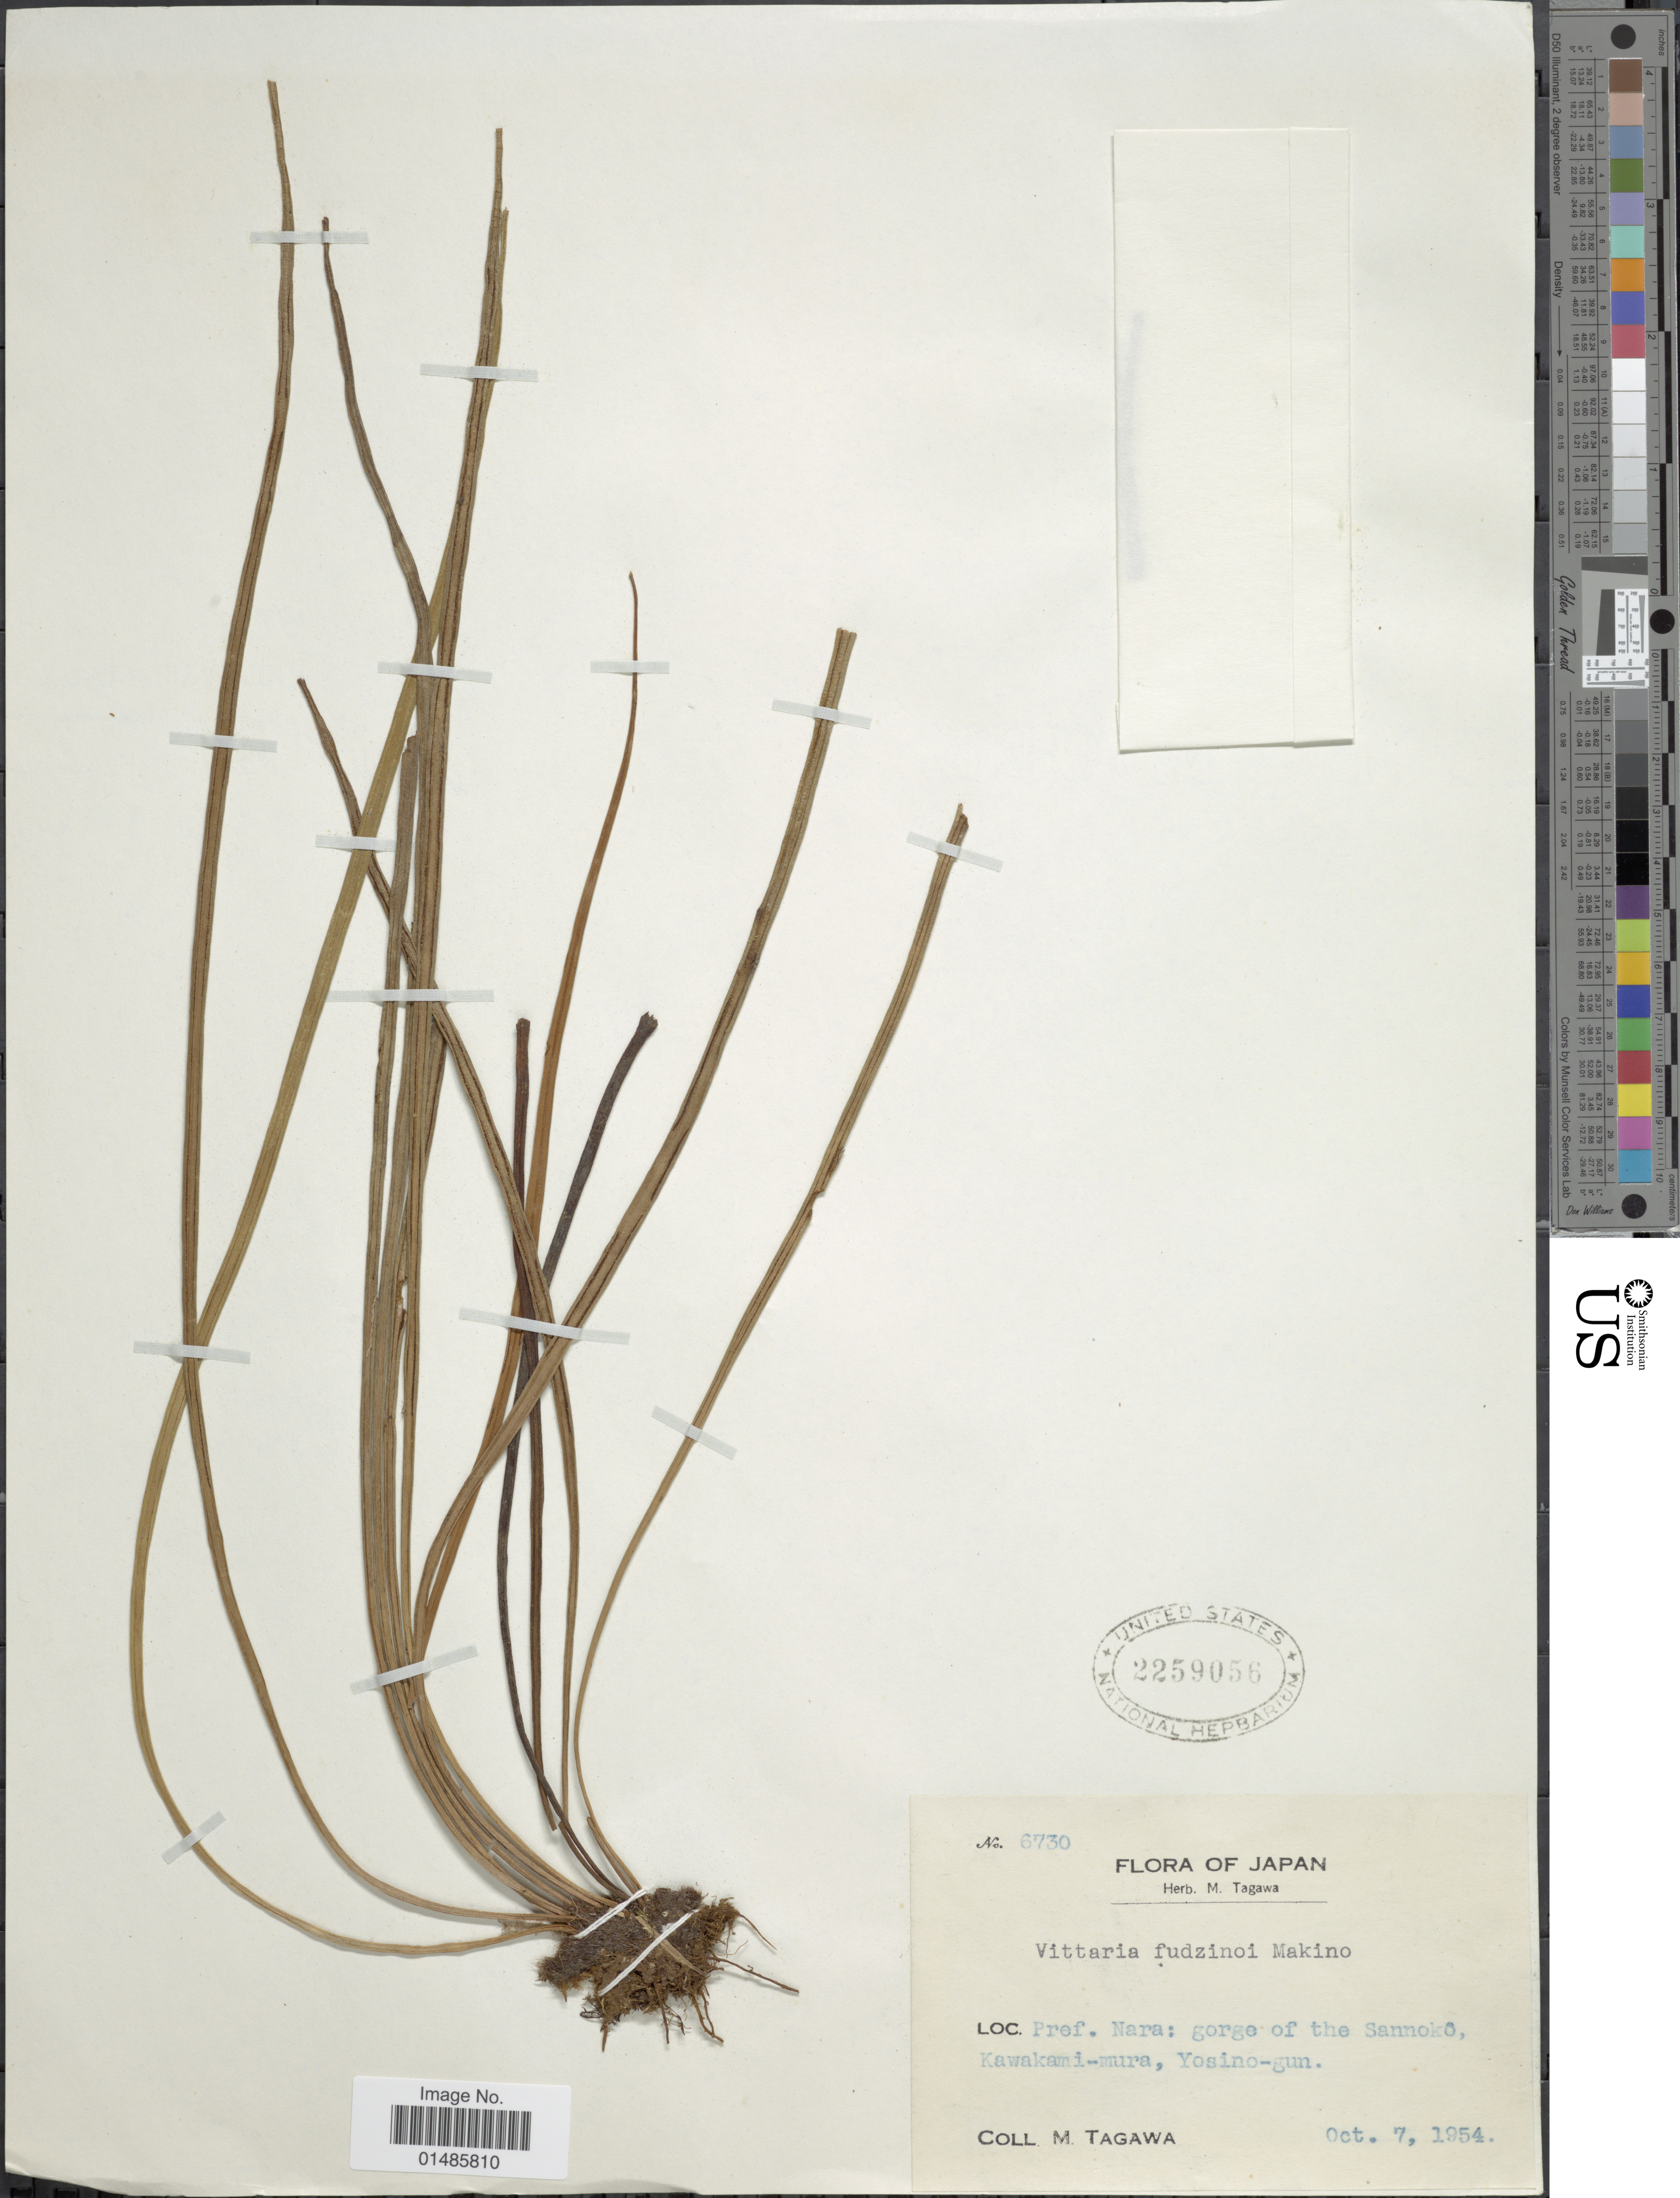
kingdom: Plantae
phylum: Tracheophyta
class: Polypodiopsida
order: Polypodiales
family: Pteridaceae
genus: Haplopteris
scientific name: Haplopteris fudzinoi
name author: (Makino) E.H. Crane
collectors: M. Tagawa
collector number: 6730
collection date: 1954-10-07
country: Japan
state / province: Nara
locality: Gorge of the Sannokô, Kawakami-mura, Yosino-gun.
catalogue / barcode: US 2259056